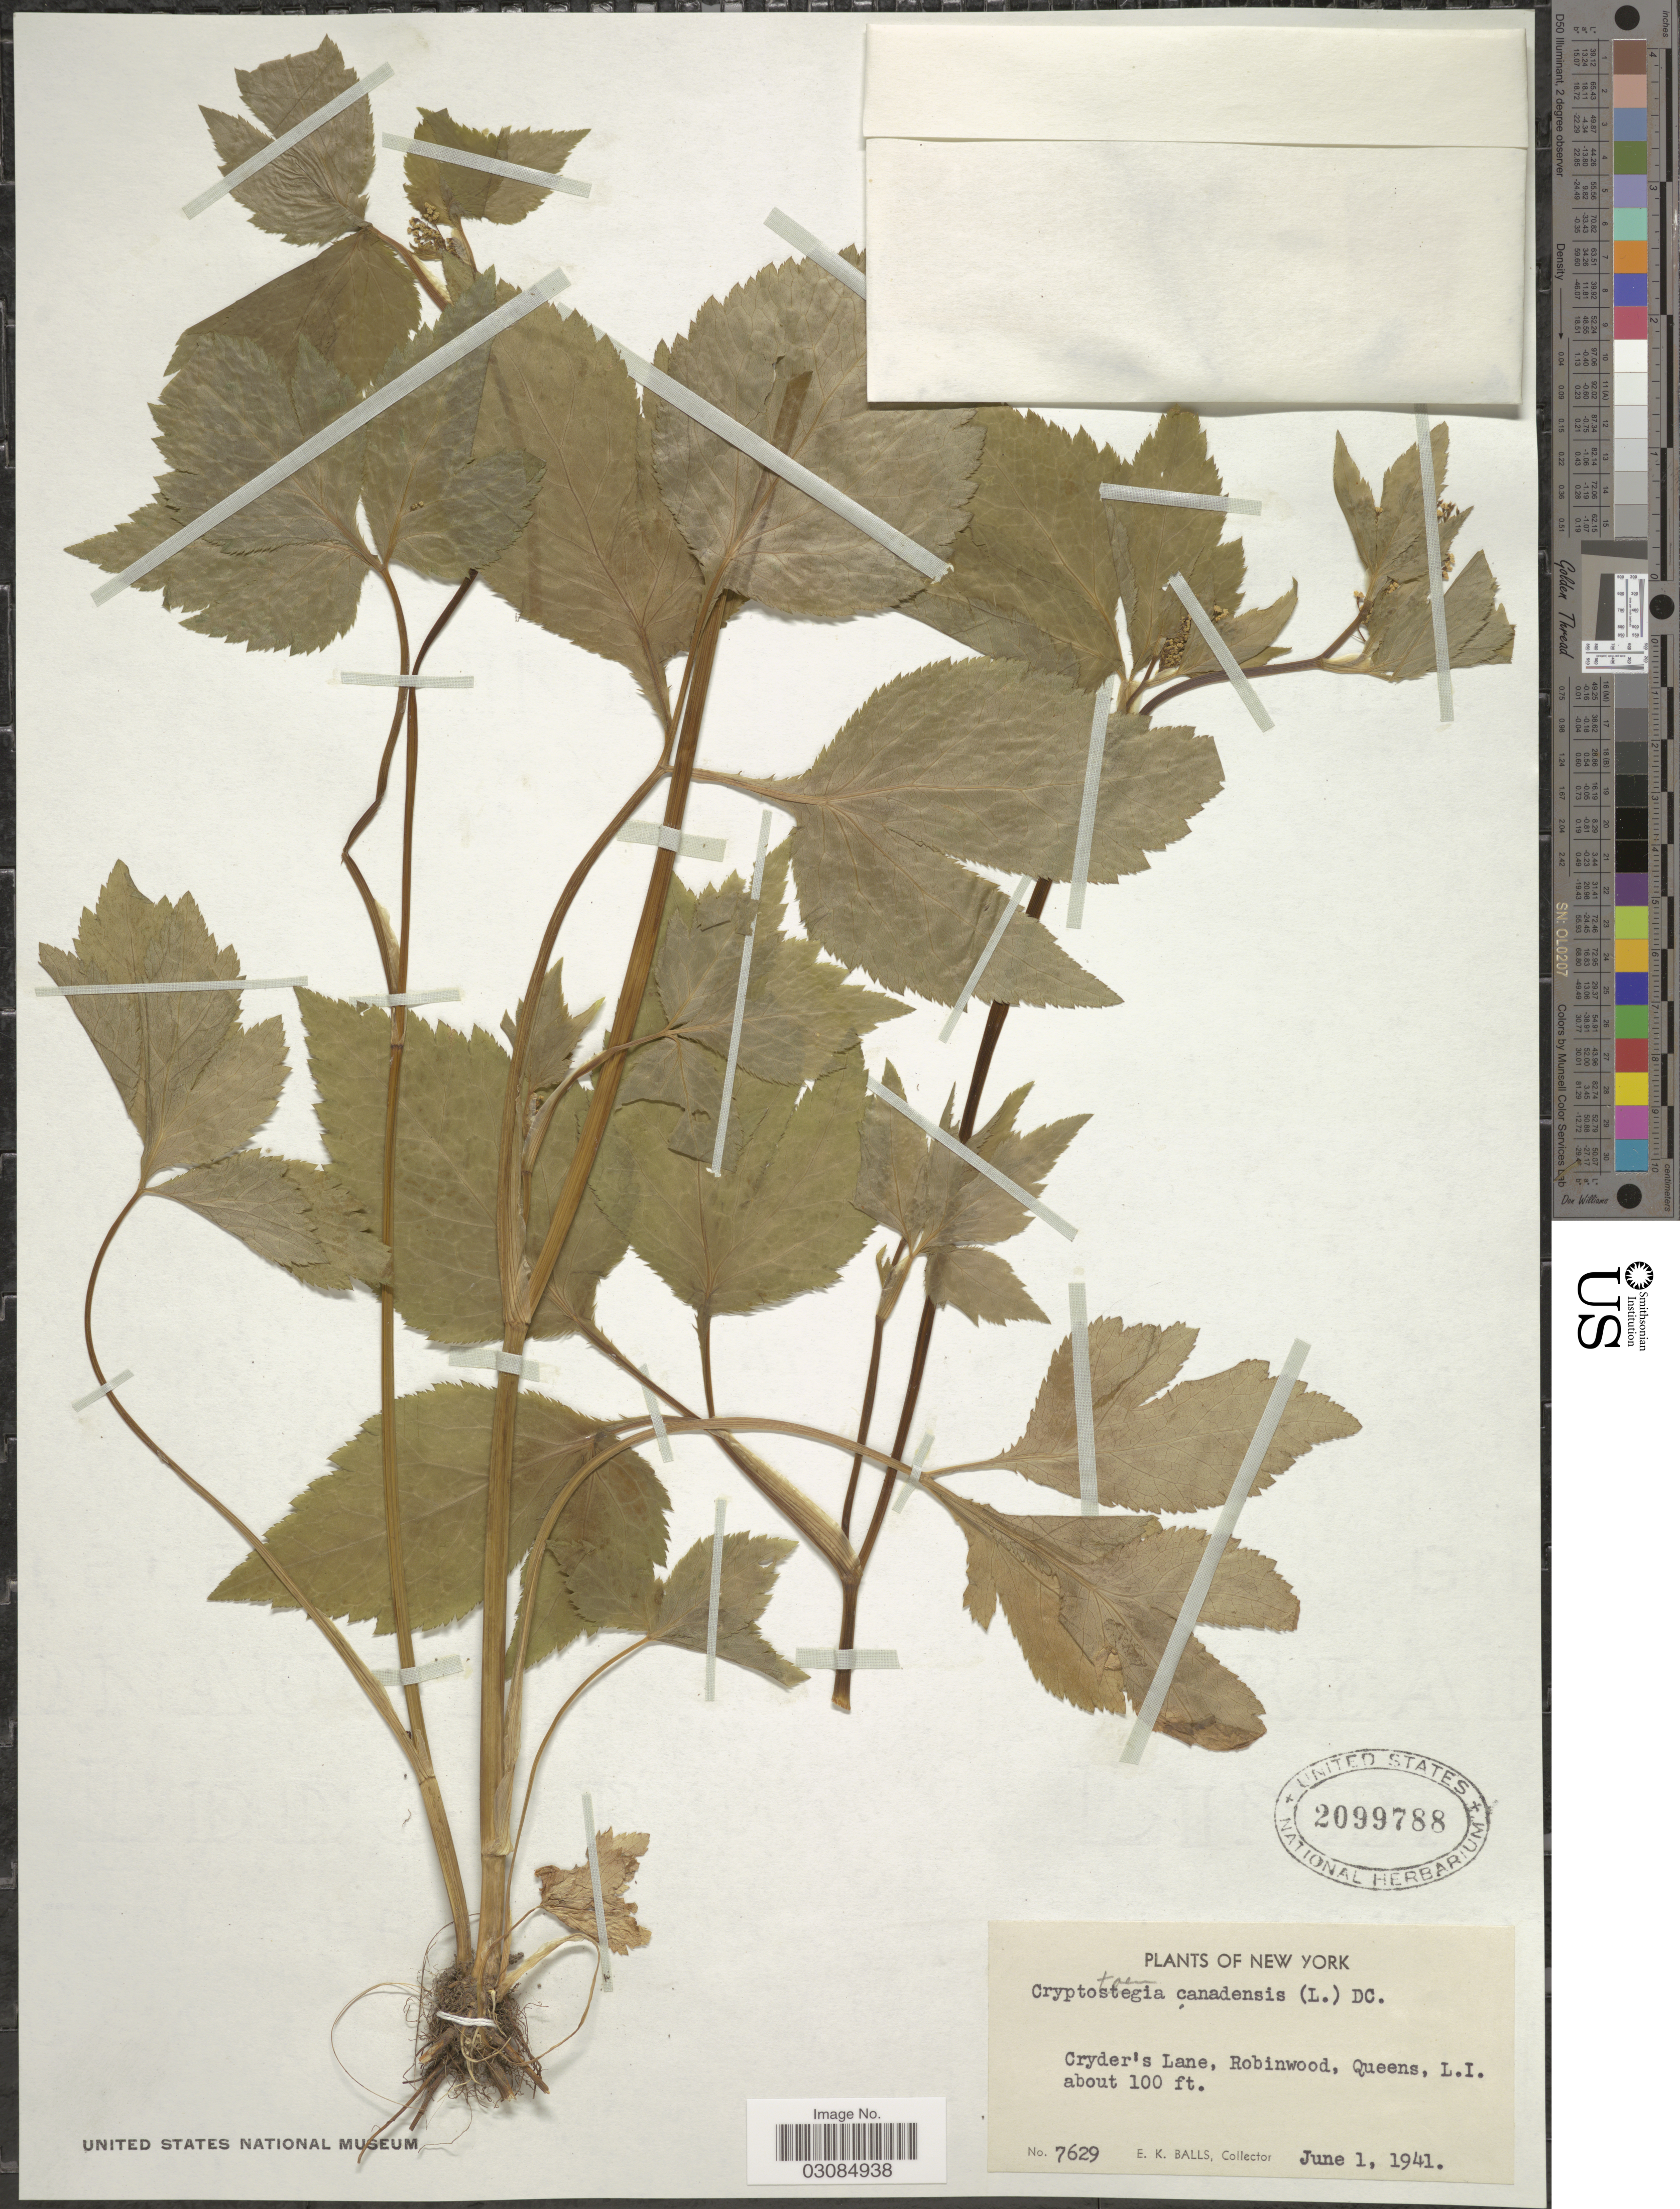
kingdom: Plantae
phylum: Tracheophyta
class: Magnoliopsida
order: Apiales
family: Apiaceae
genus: Cryptotaenia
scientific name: Cryptotaenia canadensis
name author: (L.) DC.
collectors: E. K. Balls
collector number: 7629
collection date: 1941-06-01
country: United States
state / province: New York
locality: Cryder's Lane, Robinwood, Queens, L.I.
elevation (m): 30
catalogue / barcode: US 2099788